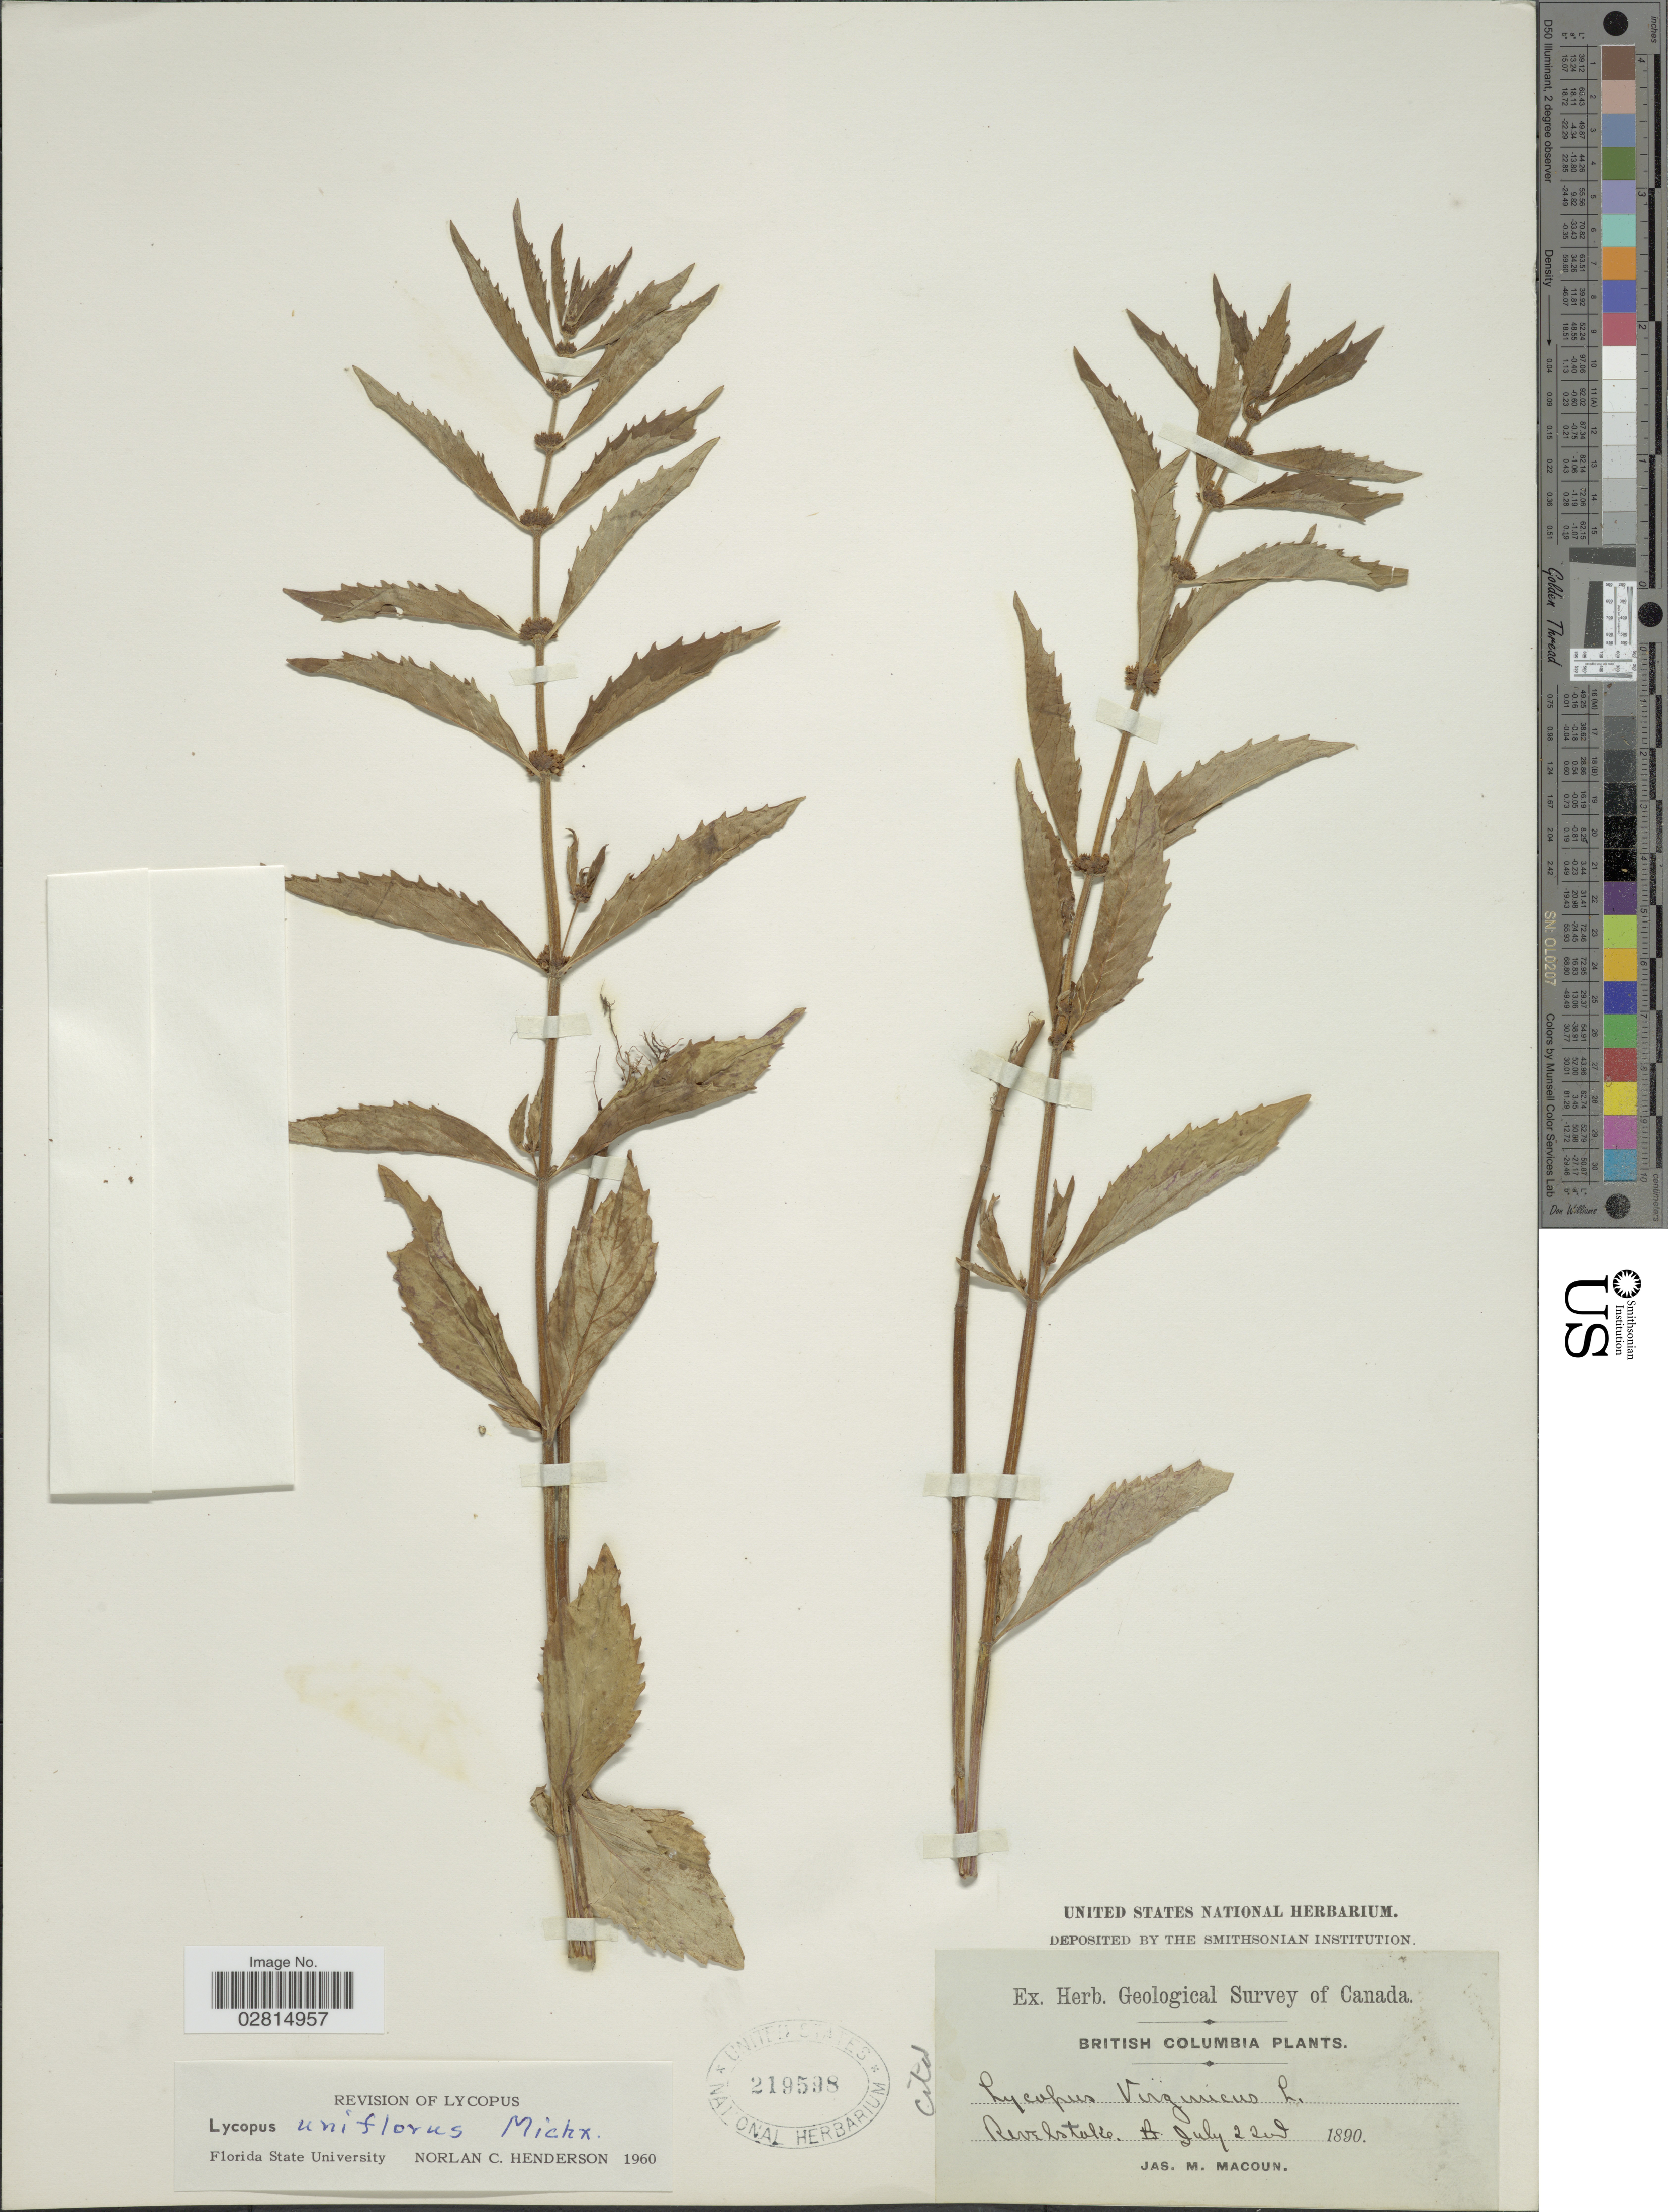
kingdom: Plantae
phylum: Tracheophyta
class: Magnoliopsida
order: Lamiales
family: Lamiaceae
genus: Lycopus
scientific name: Lycopus uniflorus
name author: Michx.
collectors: J. M. Macoun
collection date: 1890-07-22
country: Canada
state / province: British Columbia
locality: Revelstoke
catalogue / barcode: US 219598